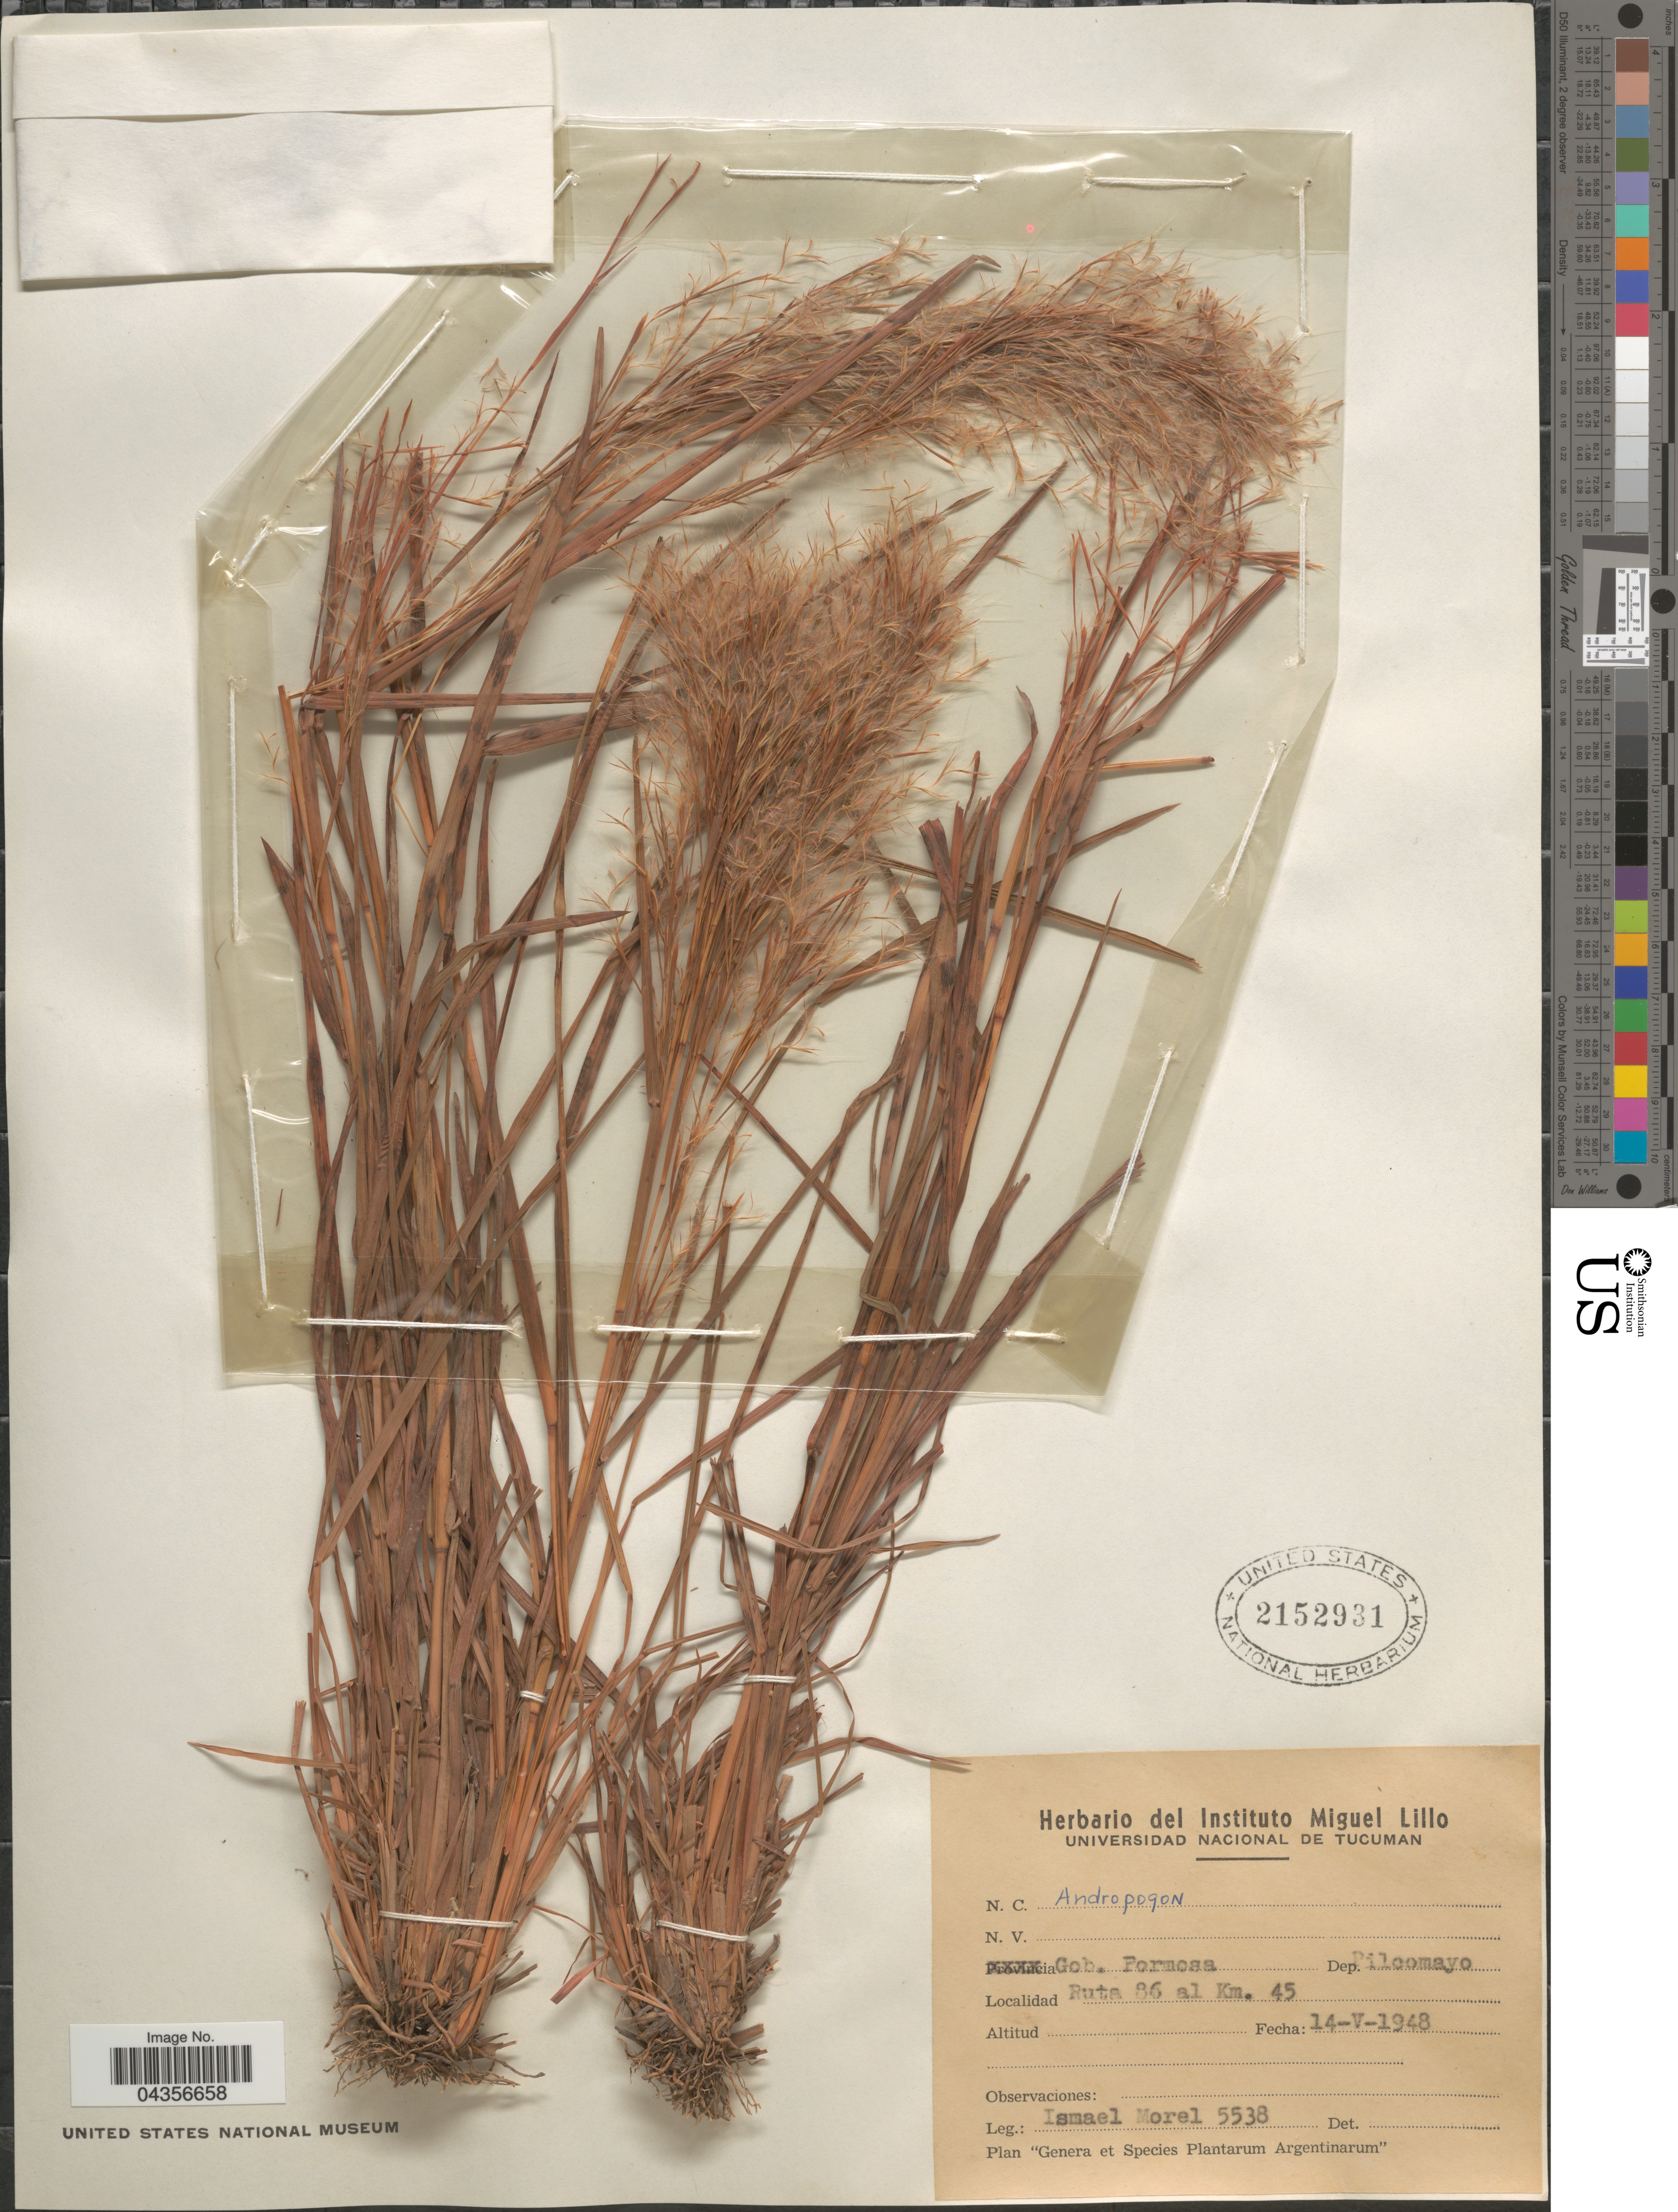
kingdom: Plantae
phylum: Tracheophyta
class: Liliopsida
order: Poales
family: Poaceae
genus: Schizachyrium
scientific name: Schizachyrium microstachyum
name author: (Desv. ex Ham.) Roseng. et al.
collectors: I. Morel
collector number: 5538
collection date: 1948-05-14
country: Argentina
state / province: Formosa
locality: Gob. Formosa. Dep. Pilcomayo. Ruta 86 al. Km. 45.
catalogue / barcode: US 2152931